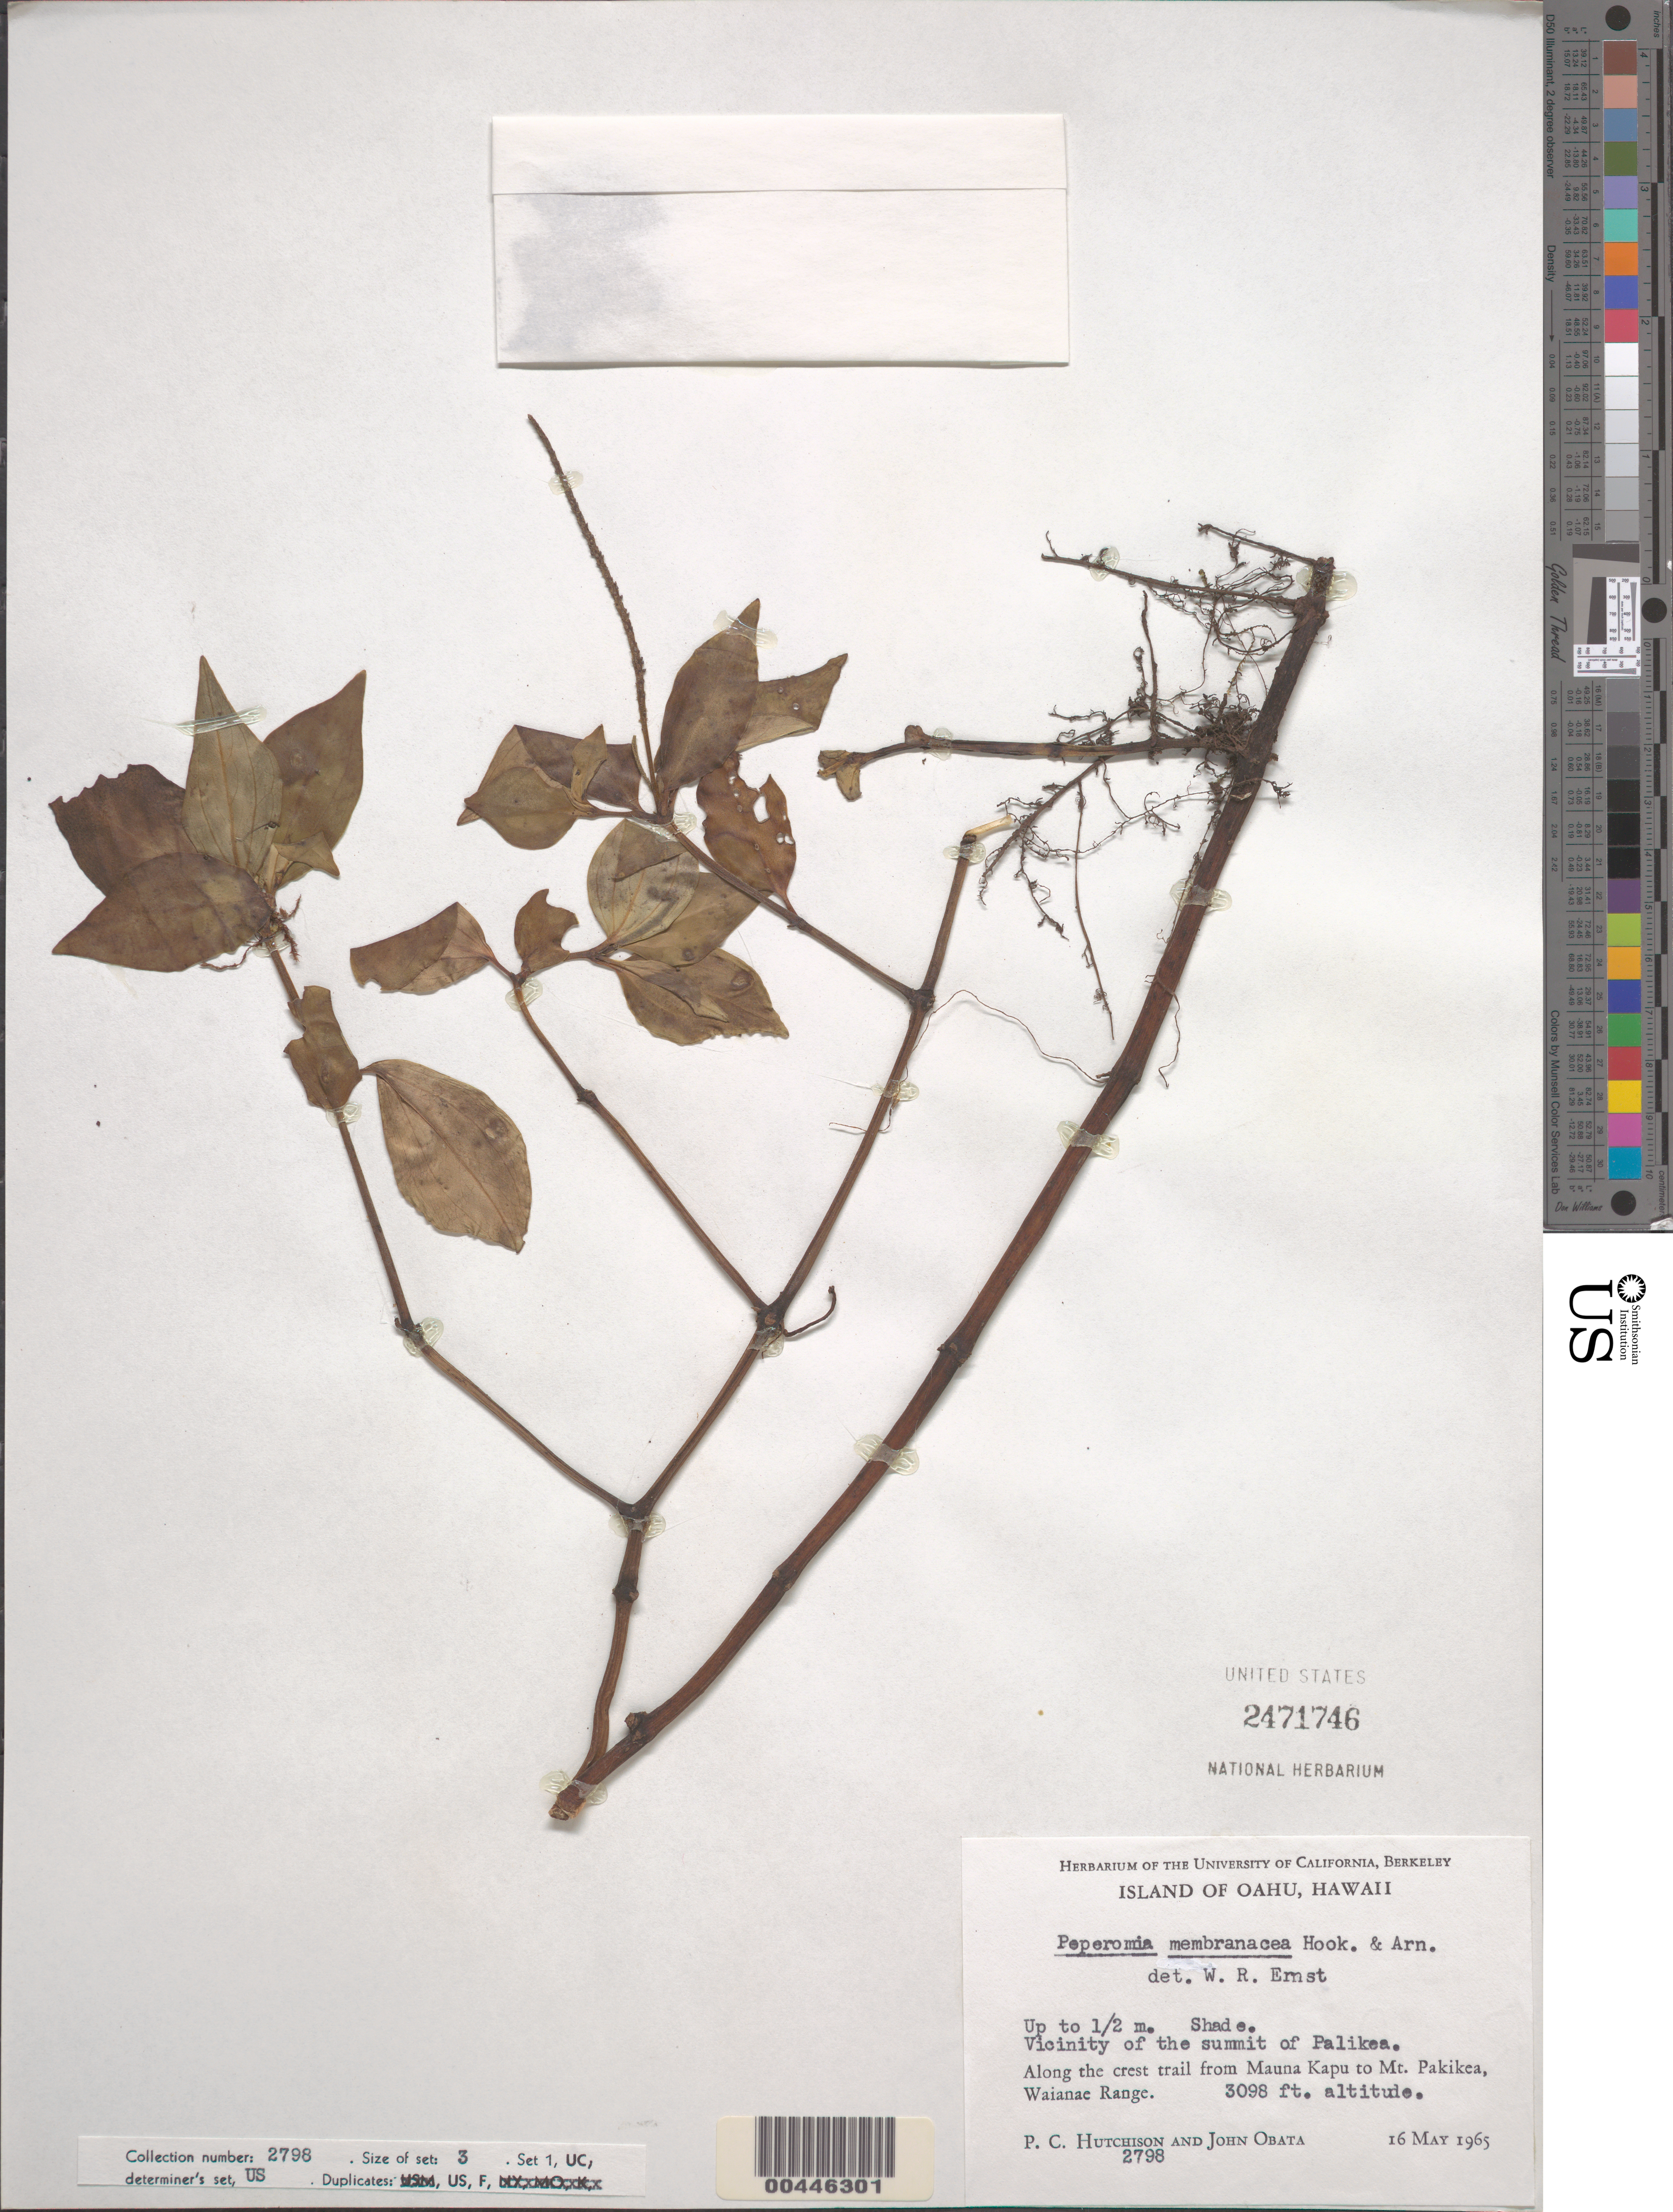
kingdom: Plantae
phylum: Tracheophyta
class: Magnoliopsida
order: Piperales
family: Piperaceae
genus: Peperomia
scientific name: Peperomia membranacea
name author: Hook. & Arn.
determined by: Ernst, W. R., (US), NMNH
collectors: P. C. Hutchison & J. Obata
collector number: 2798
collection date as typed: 16 May 1965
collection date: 1965-05-16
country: United States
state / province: Hawaii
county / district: Honolulu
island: Oahu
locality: Along the crest trail from Mauna Kapu to Mt Pakikea, Waianae Range, vicinity of the summit of Palikea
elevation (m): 944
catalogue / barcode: US 2471746